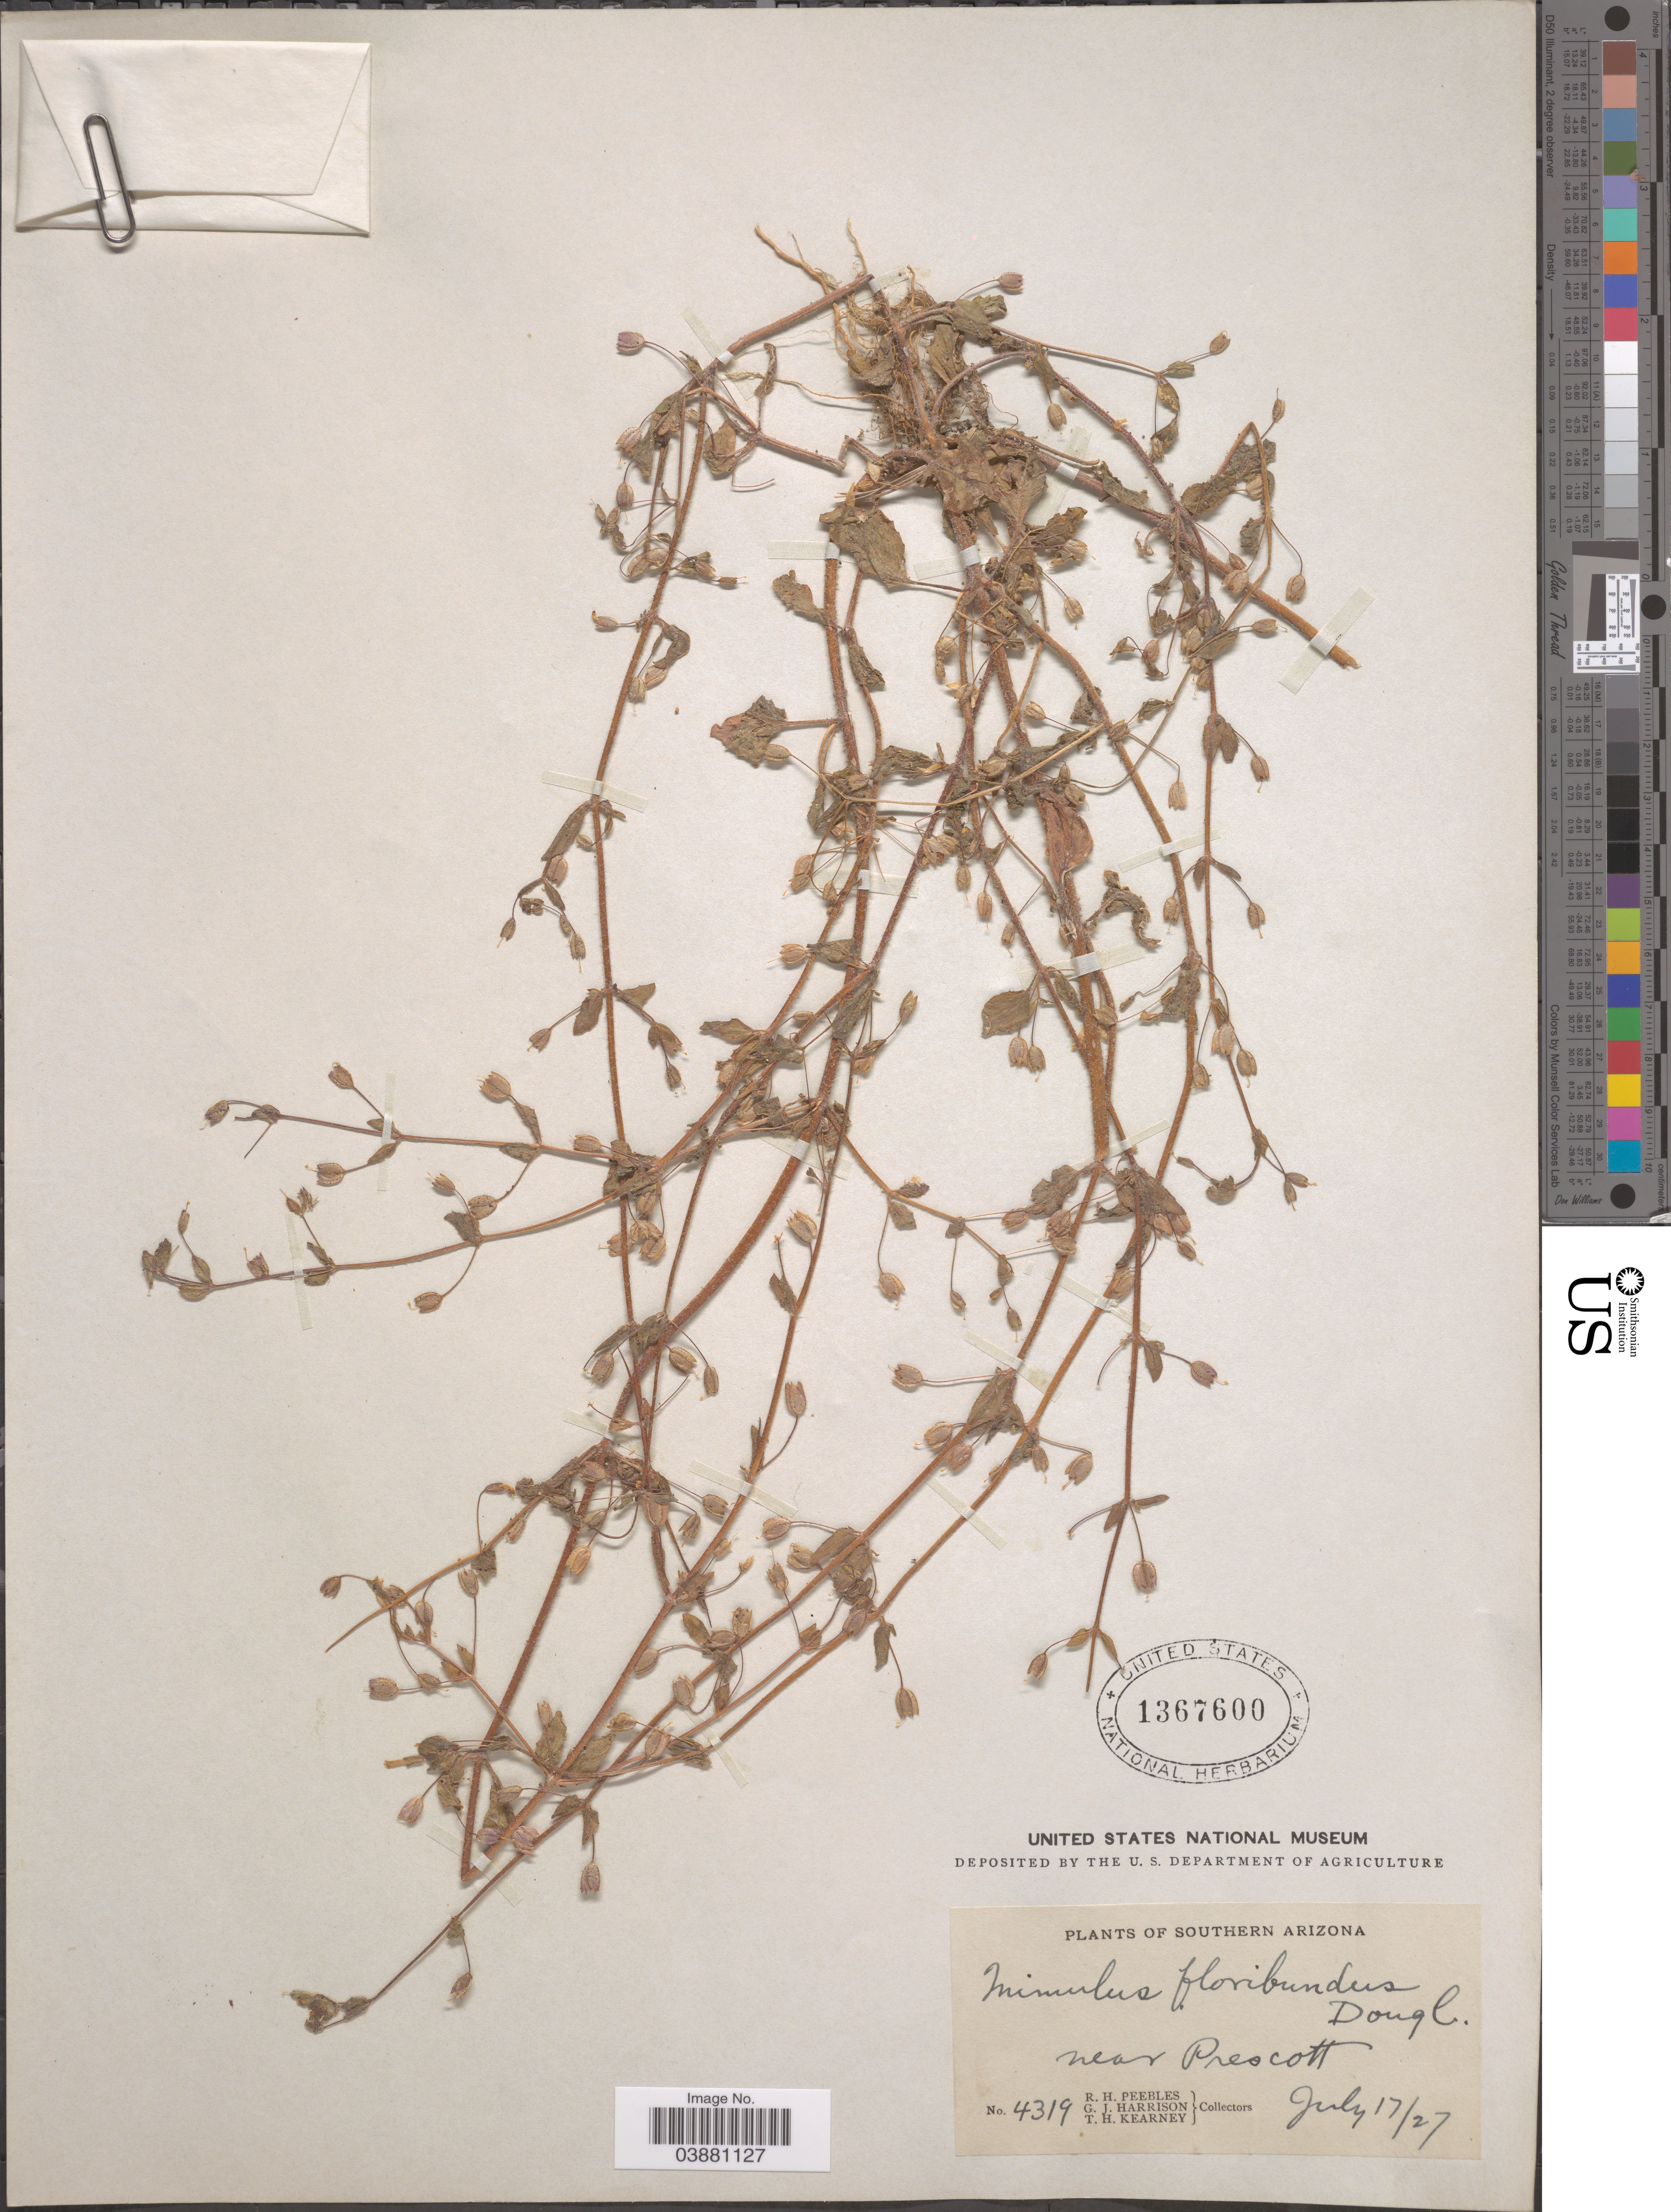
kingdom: Plantae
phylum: Tracheophyta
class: Magnoliopsida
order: Lamiales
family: Phrymaceae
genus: Mimulus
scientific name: Mimulus floribundus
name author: Douglas ex Lindl.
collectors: R. H. Peebles, G. J. Harrison & T. H. Kearney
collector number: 4319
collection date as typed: Transcribed d/m/y: 17/7/27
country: United States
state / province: Arizona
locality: Southern Arizona. Near Prescott.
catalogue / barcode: US 1367600